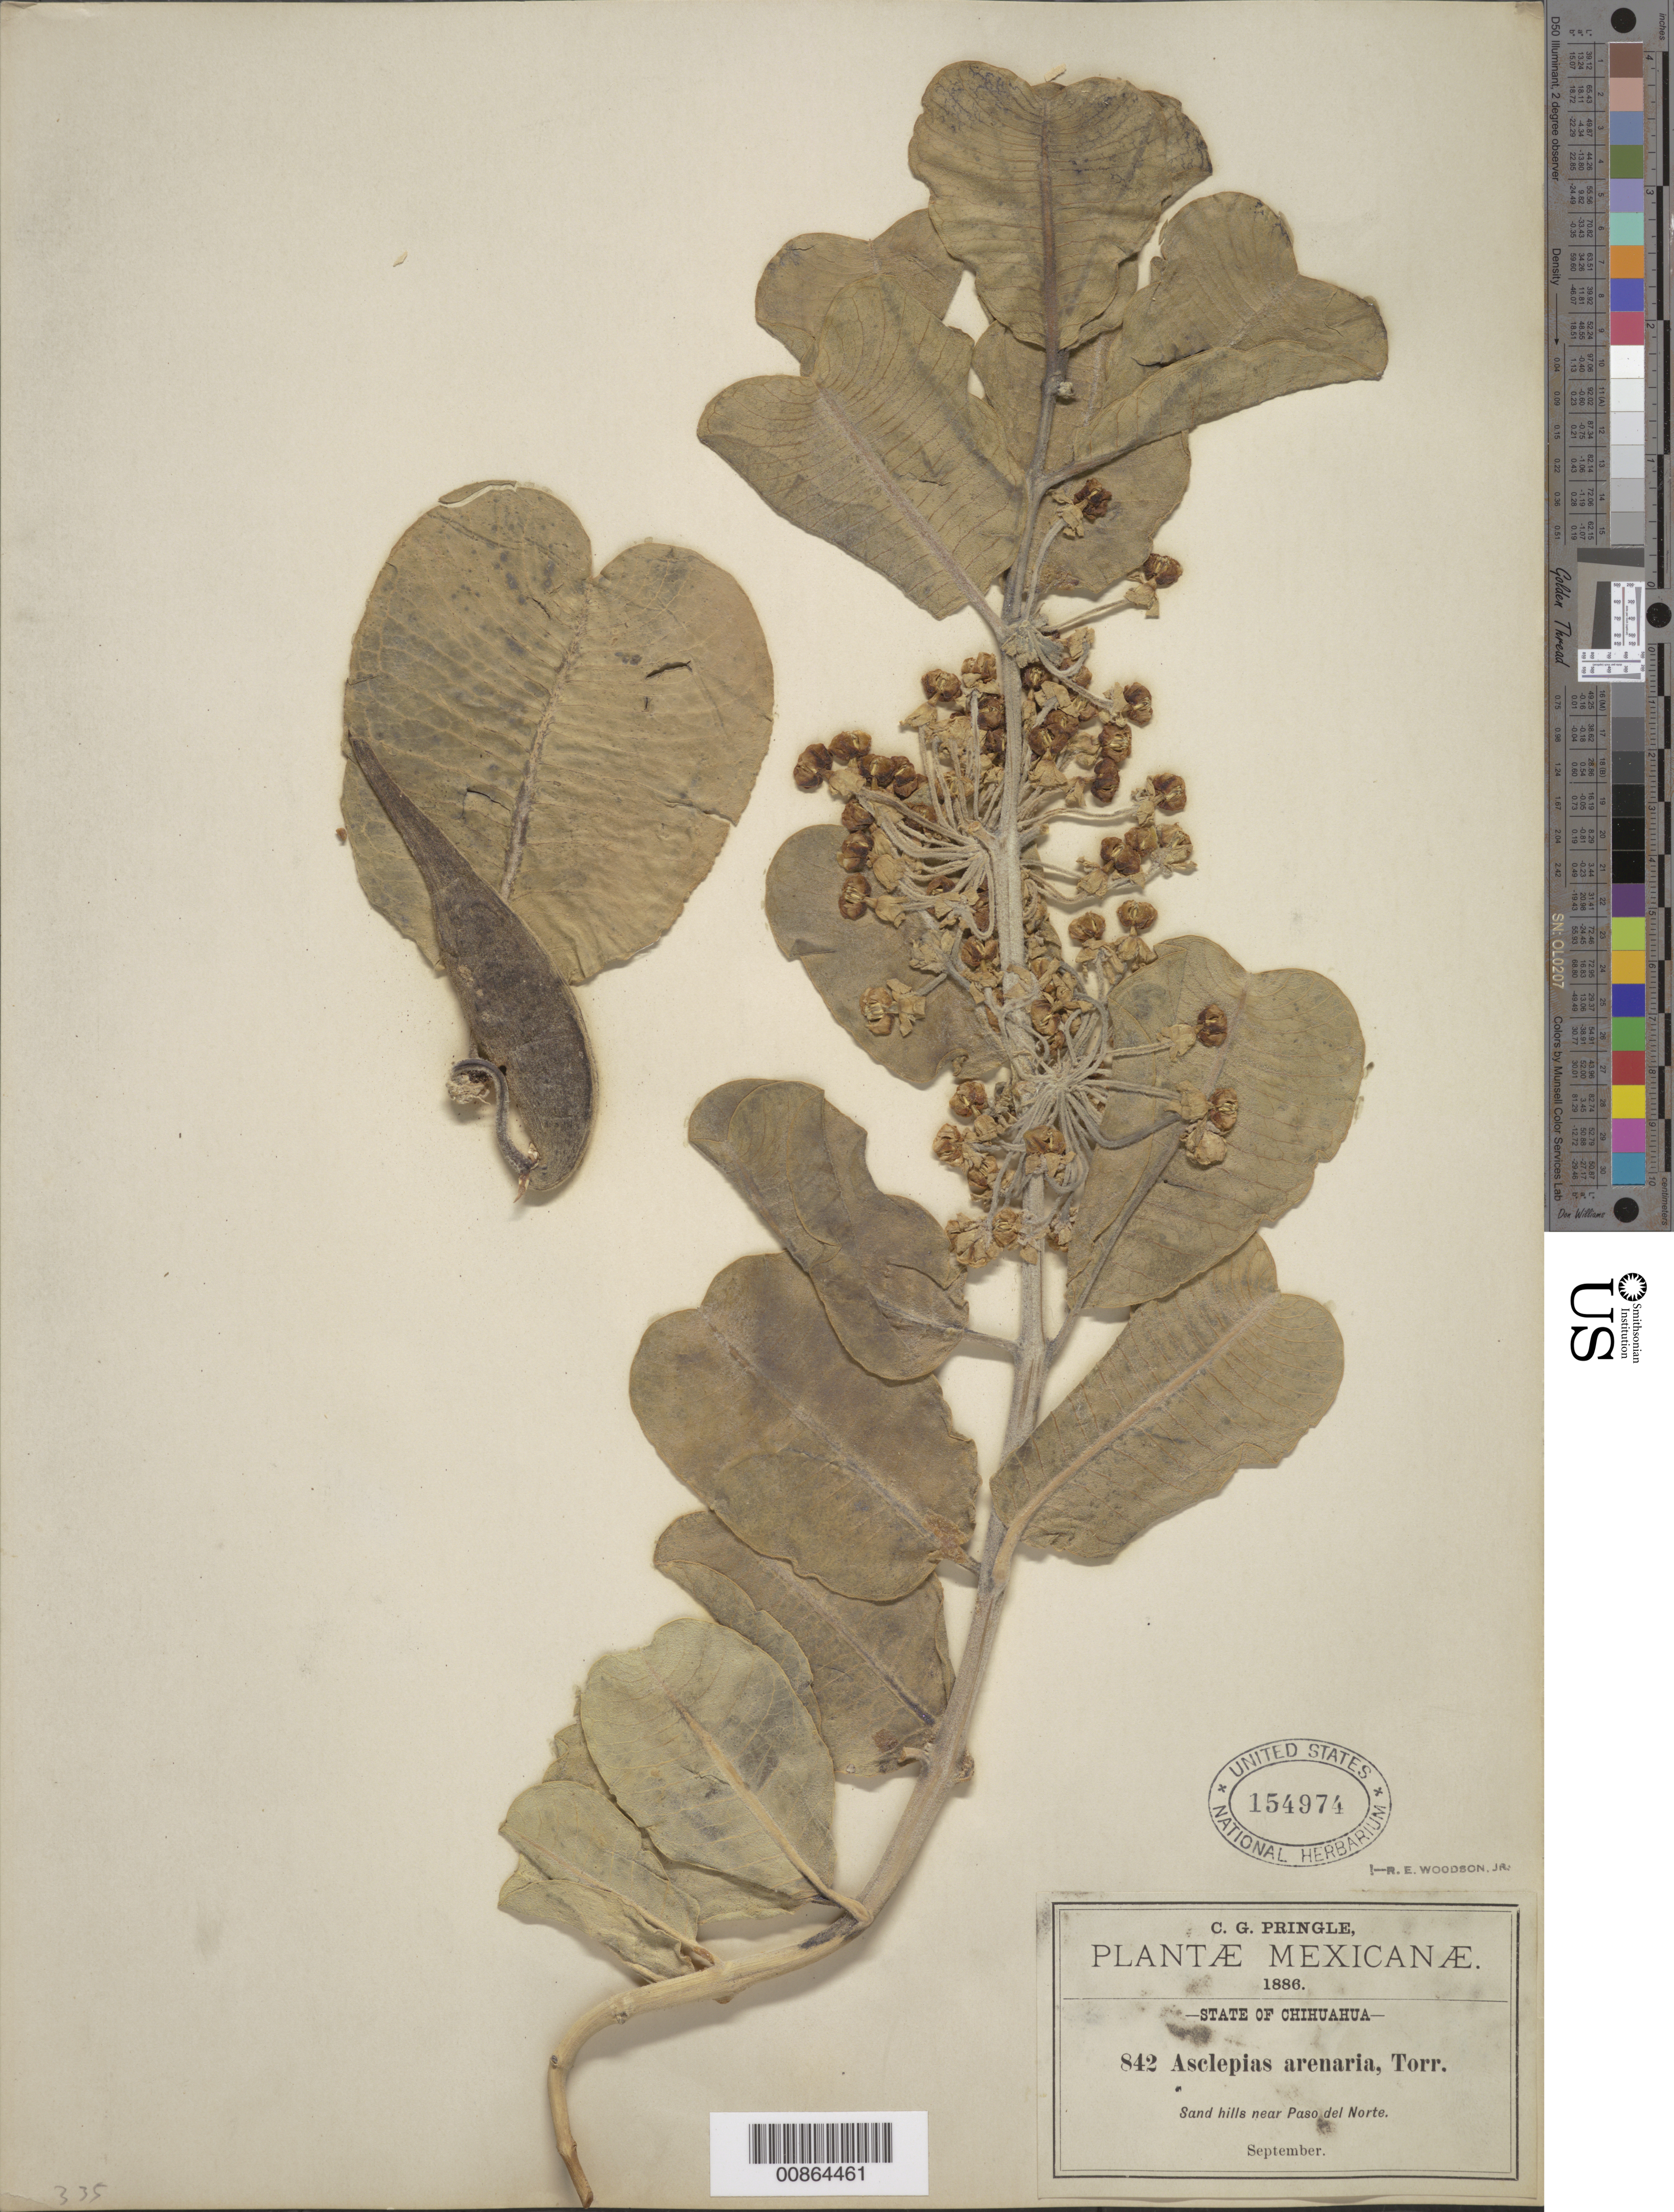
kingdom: Plantae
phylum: Tracheophyta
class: Magnoliopsida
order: Gentianales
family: Apocynaceae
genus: Asclepias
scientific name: Asclepias arenaria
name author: Torr.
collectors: C. G. Pringle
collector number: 842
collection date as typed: Sep 1886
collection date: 1886-09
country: Mexico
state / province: Chihuahua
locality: Near Paso del Norte, Chihuahua.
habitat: Sand hills.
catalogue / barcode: US 154974